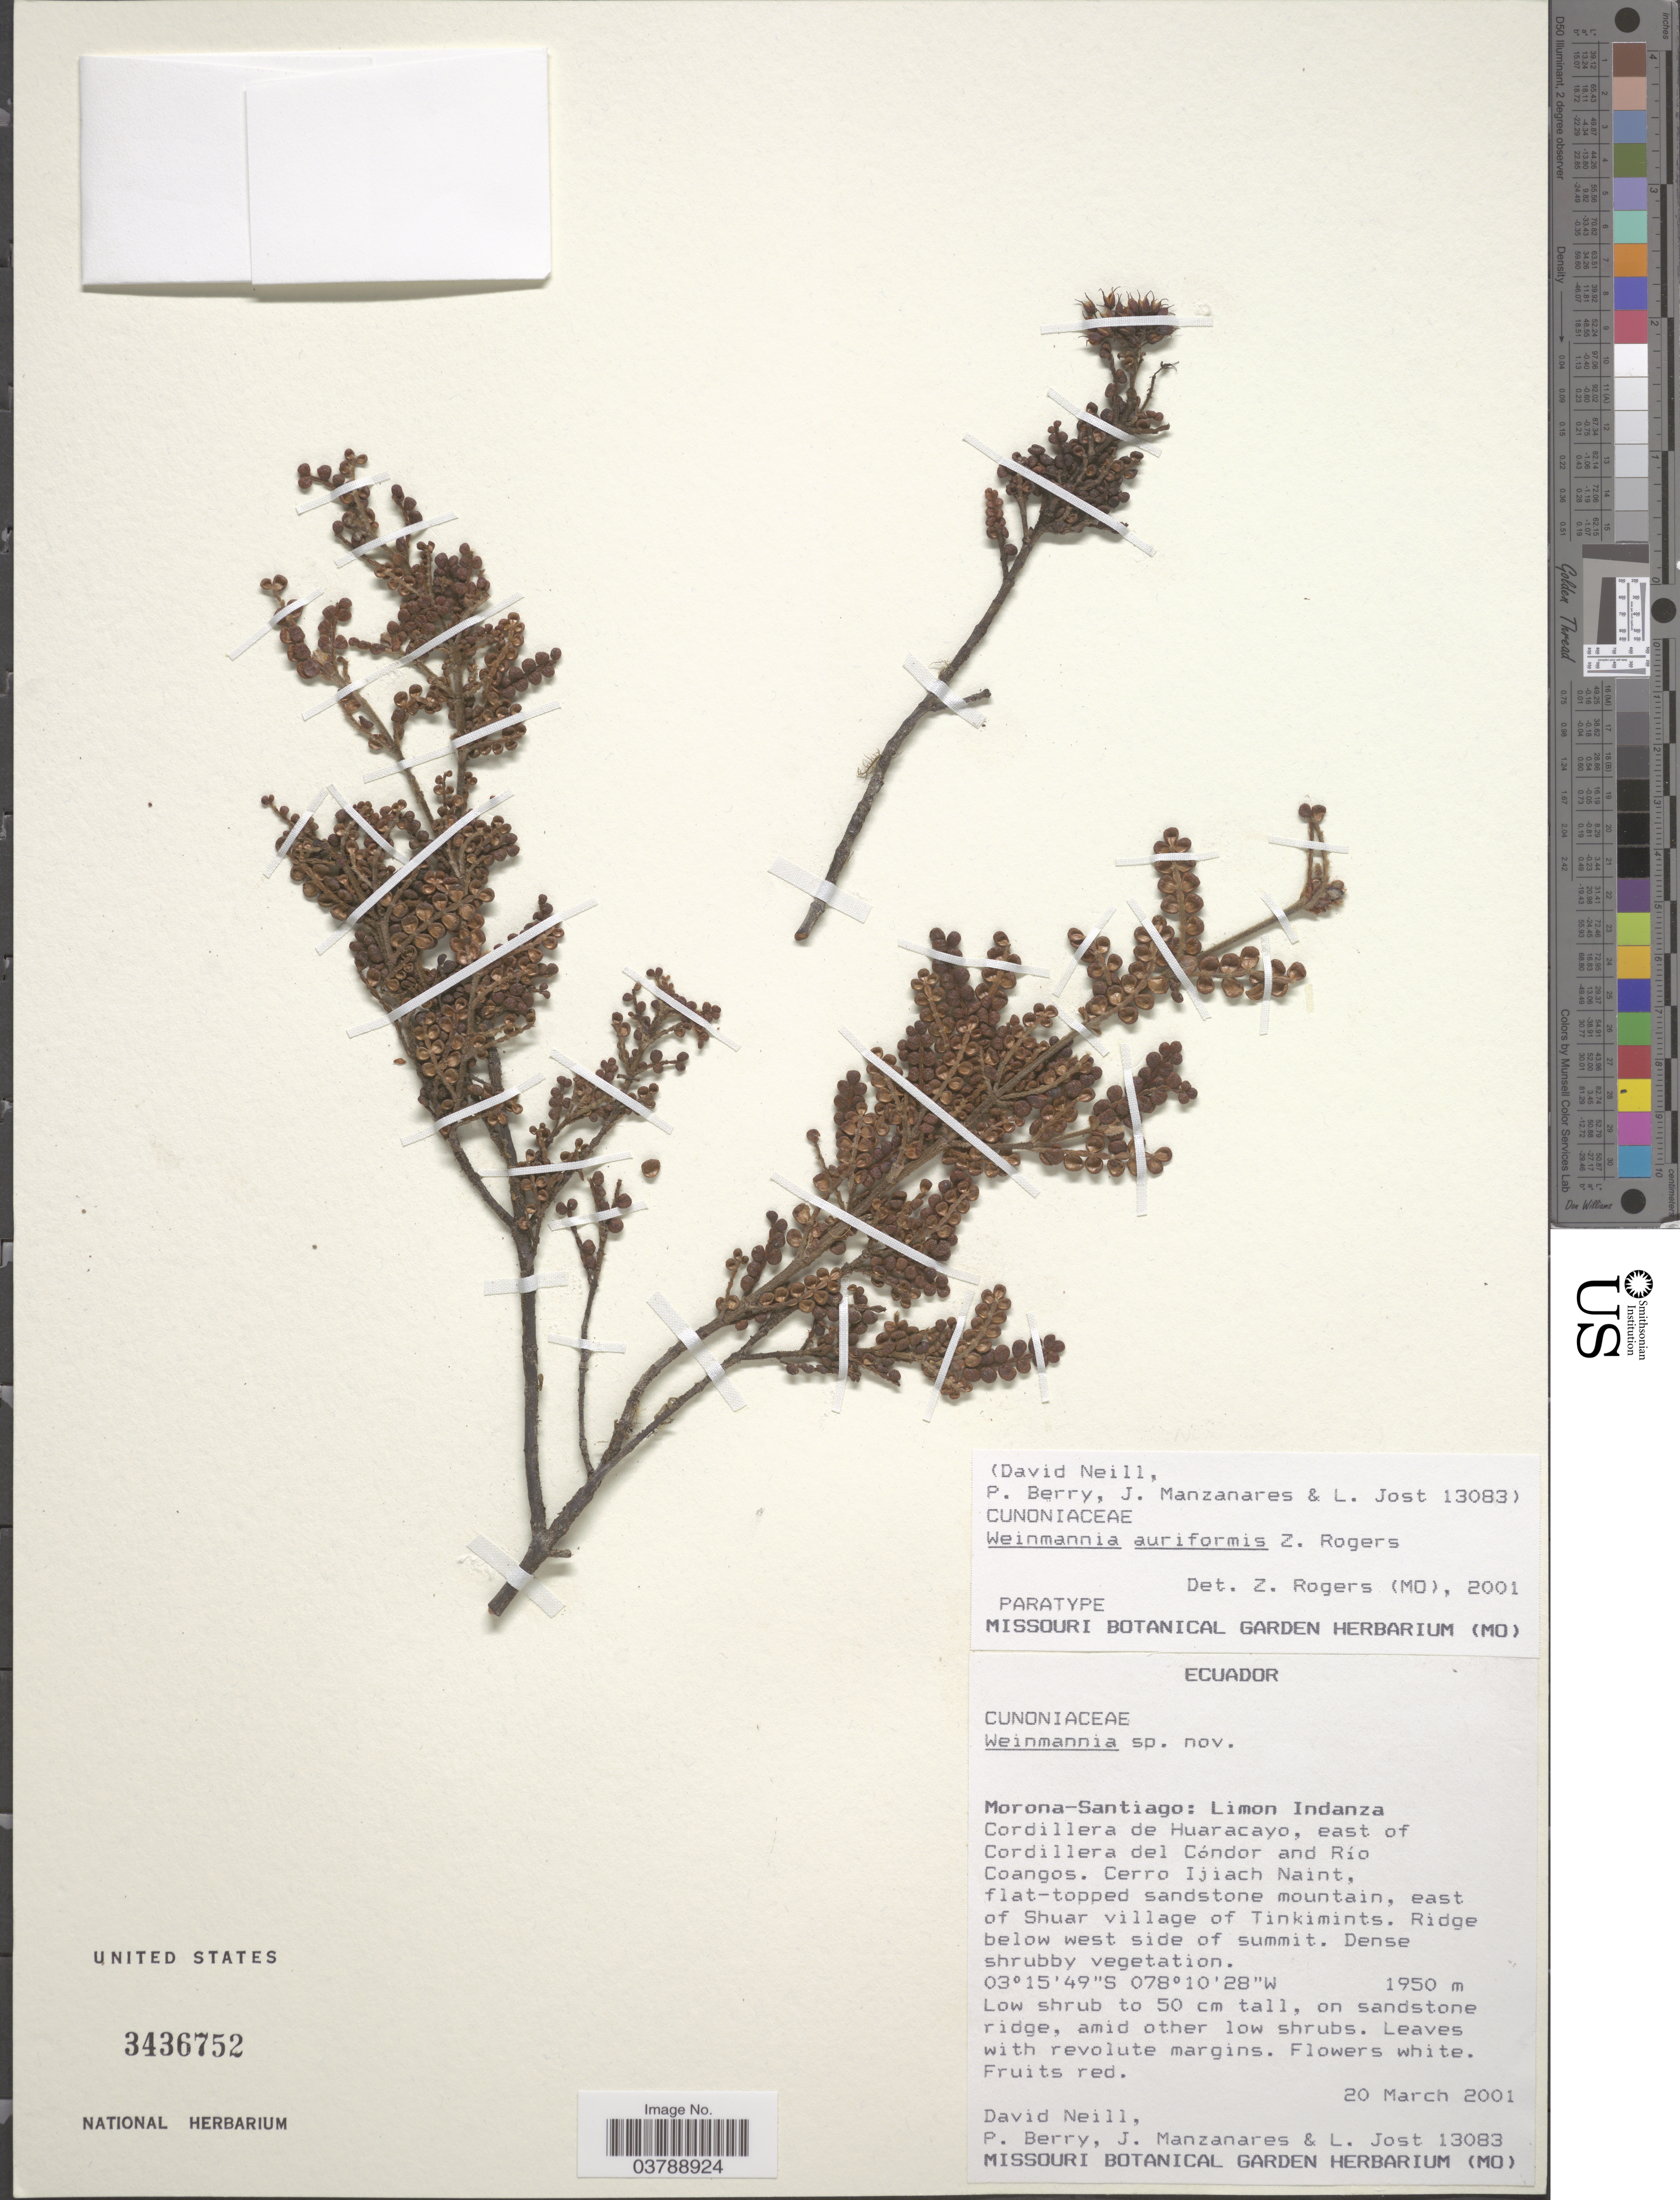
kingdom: Plantae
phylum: Tracheophyta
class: Magnoliopsida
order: Oxalidales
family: Cunoniaceae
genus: Weinmannia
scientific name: Weinmannia auriformis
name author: Z.S. Rogers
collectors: D. Neill, P. Berry, J. Manzanares & L. Jost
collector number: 13083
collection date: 2001-03-20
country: Ecuador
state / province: Morona-Santiago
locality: Limon Indanza. Cordillera de Huaracayo, east of Cordillera del Cóndor and Río Coangos. Cerro Ijiach Naint, east of Shuar village of Tinkimints. Ridge below west side of summit.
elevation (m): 1950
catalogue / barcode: US 3436752